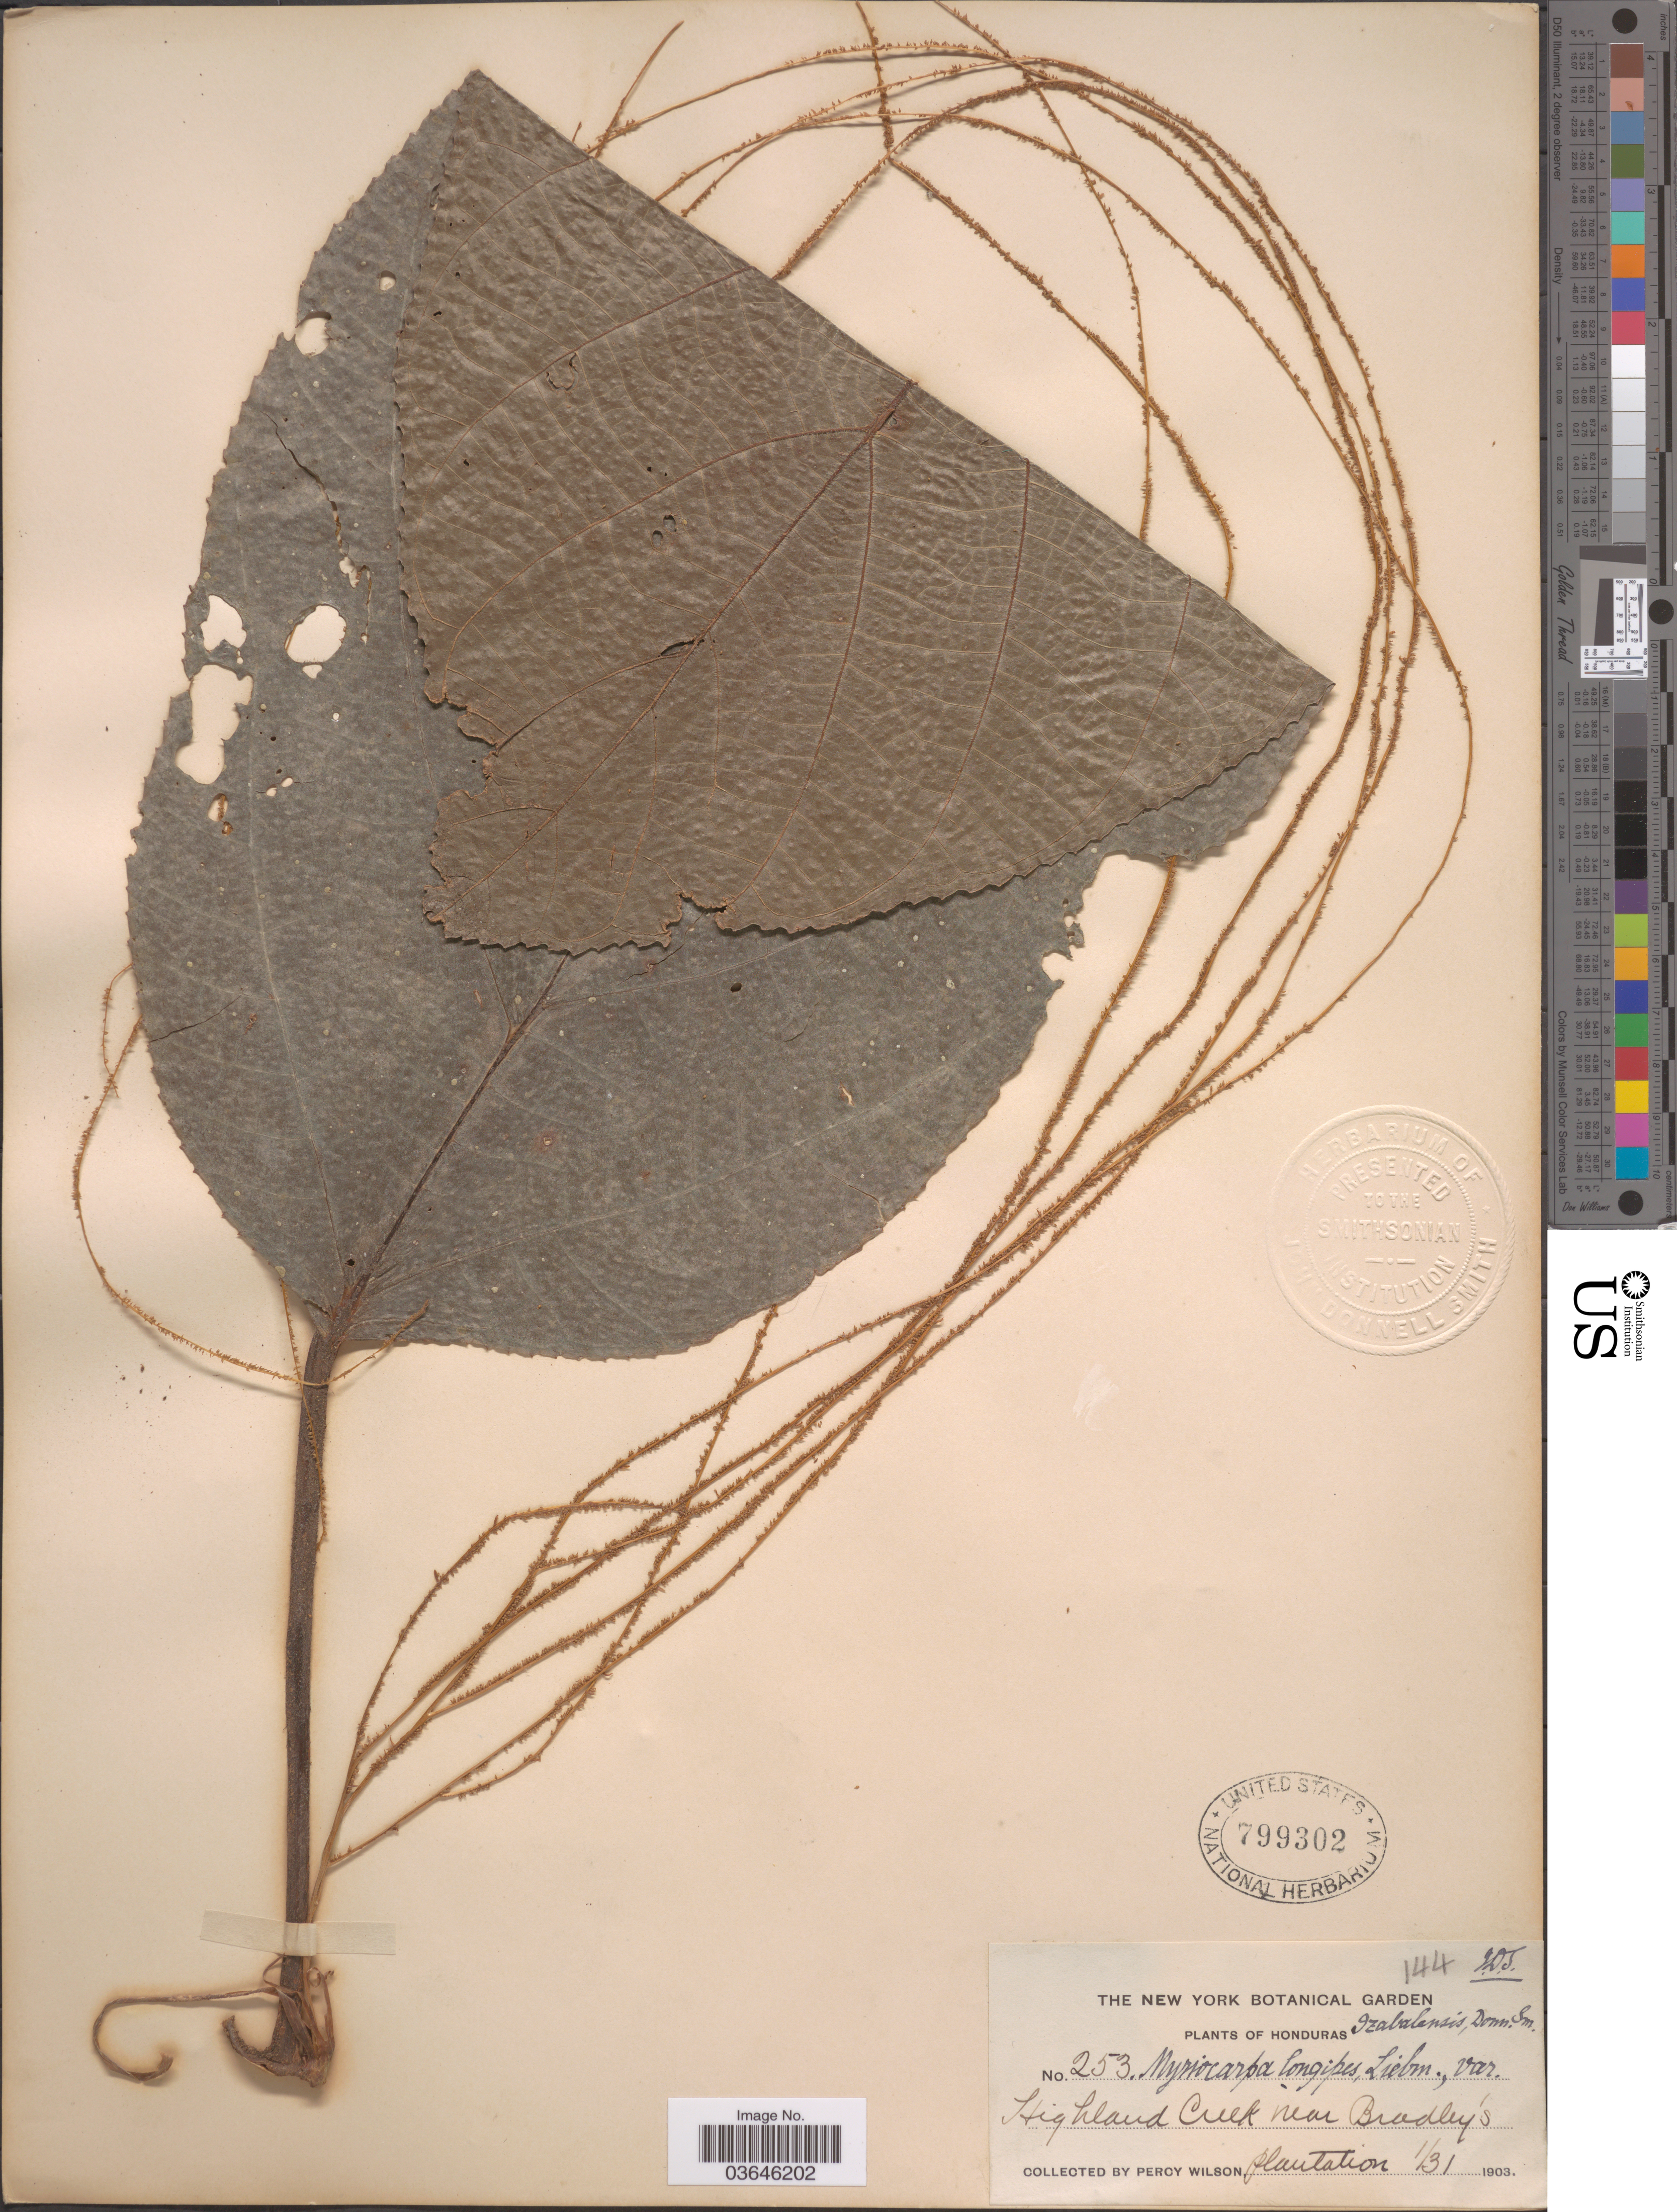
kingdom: Plantae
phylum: Tracheophyta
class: Magnoliopsida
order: Rosales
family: Urticaceae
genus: Myriocarpa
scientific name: Myriocarpa yzabalensis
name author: (Donn. Sm.) Killip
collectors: P. Wilson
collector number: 253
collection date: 1903-01-31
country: Honduras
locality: Highland Creek near Bradley's plantation.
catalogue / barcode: US 799302